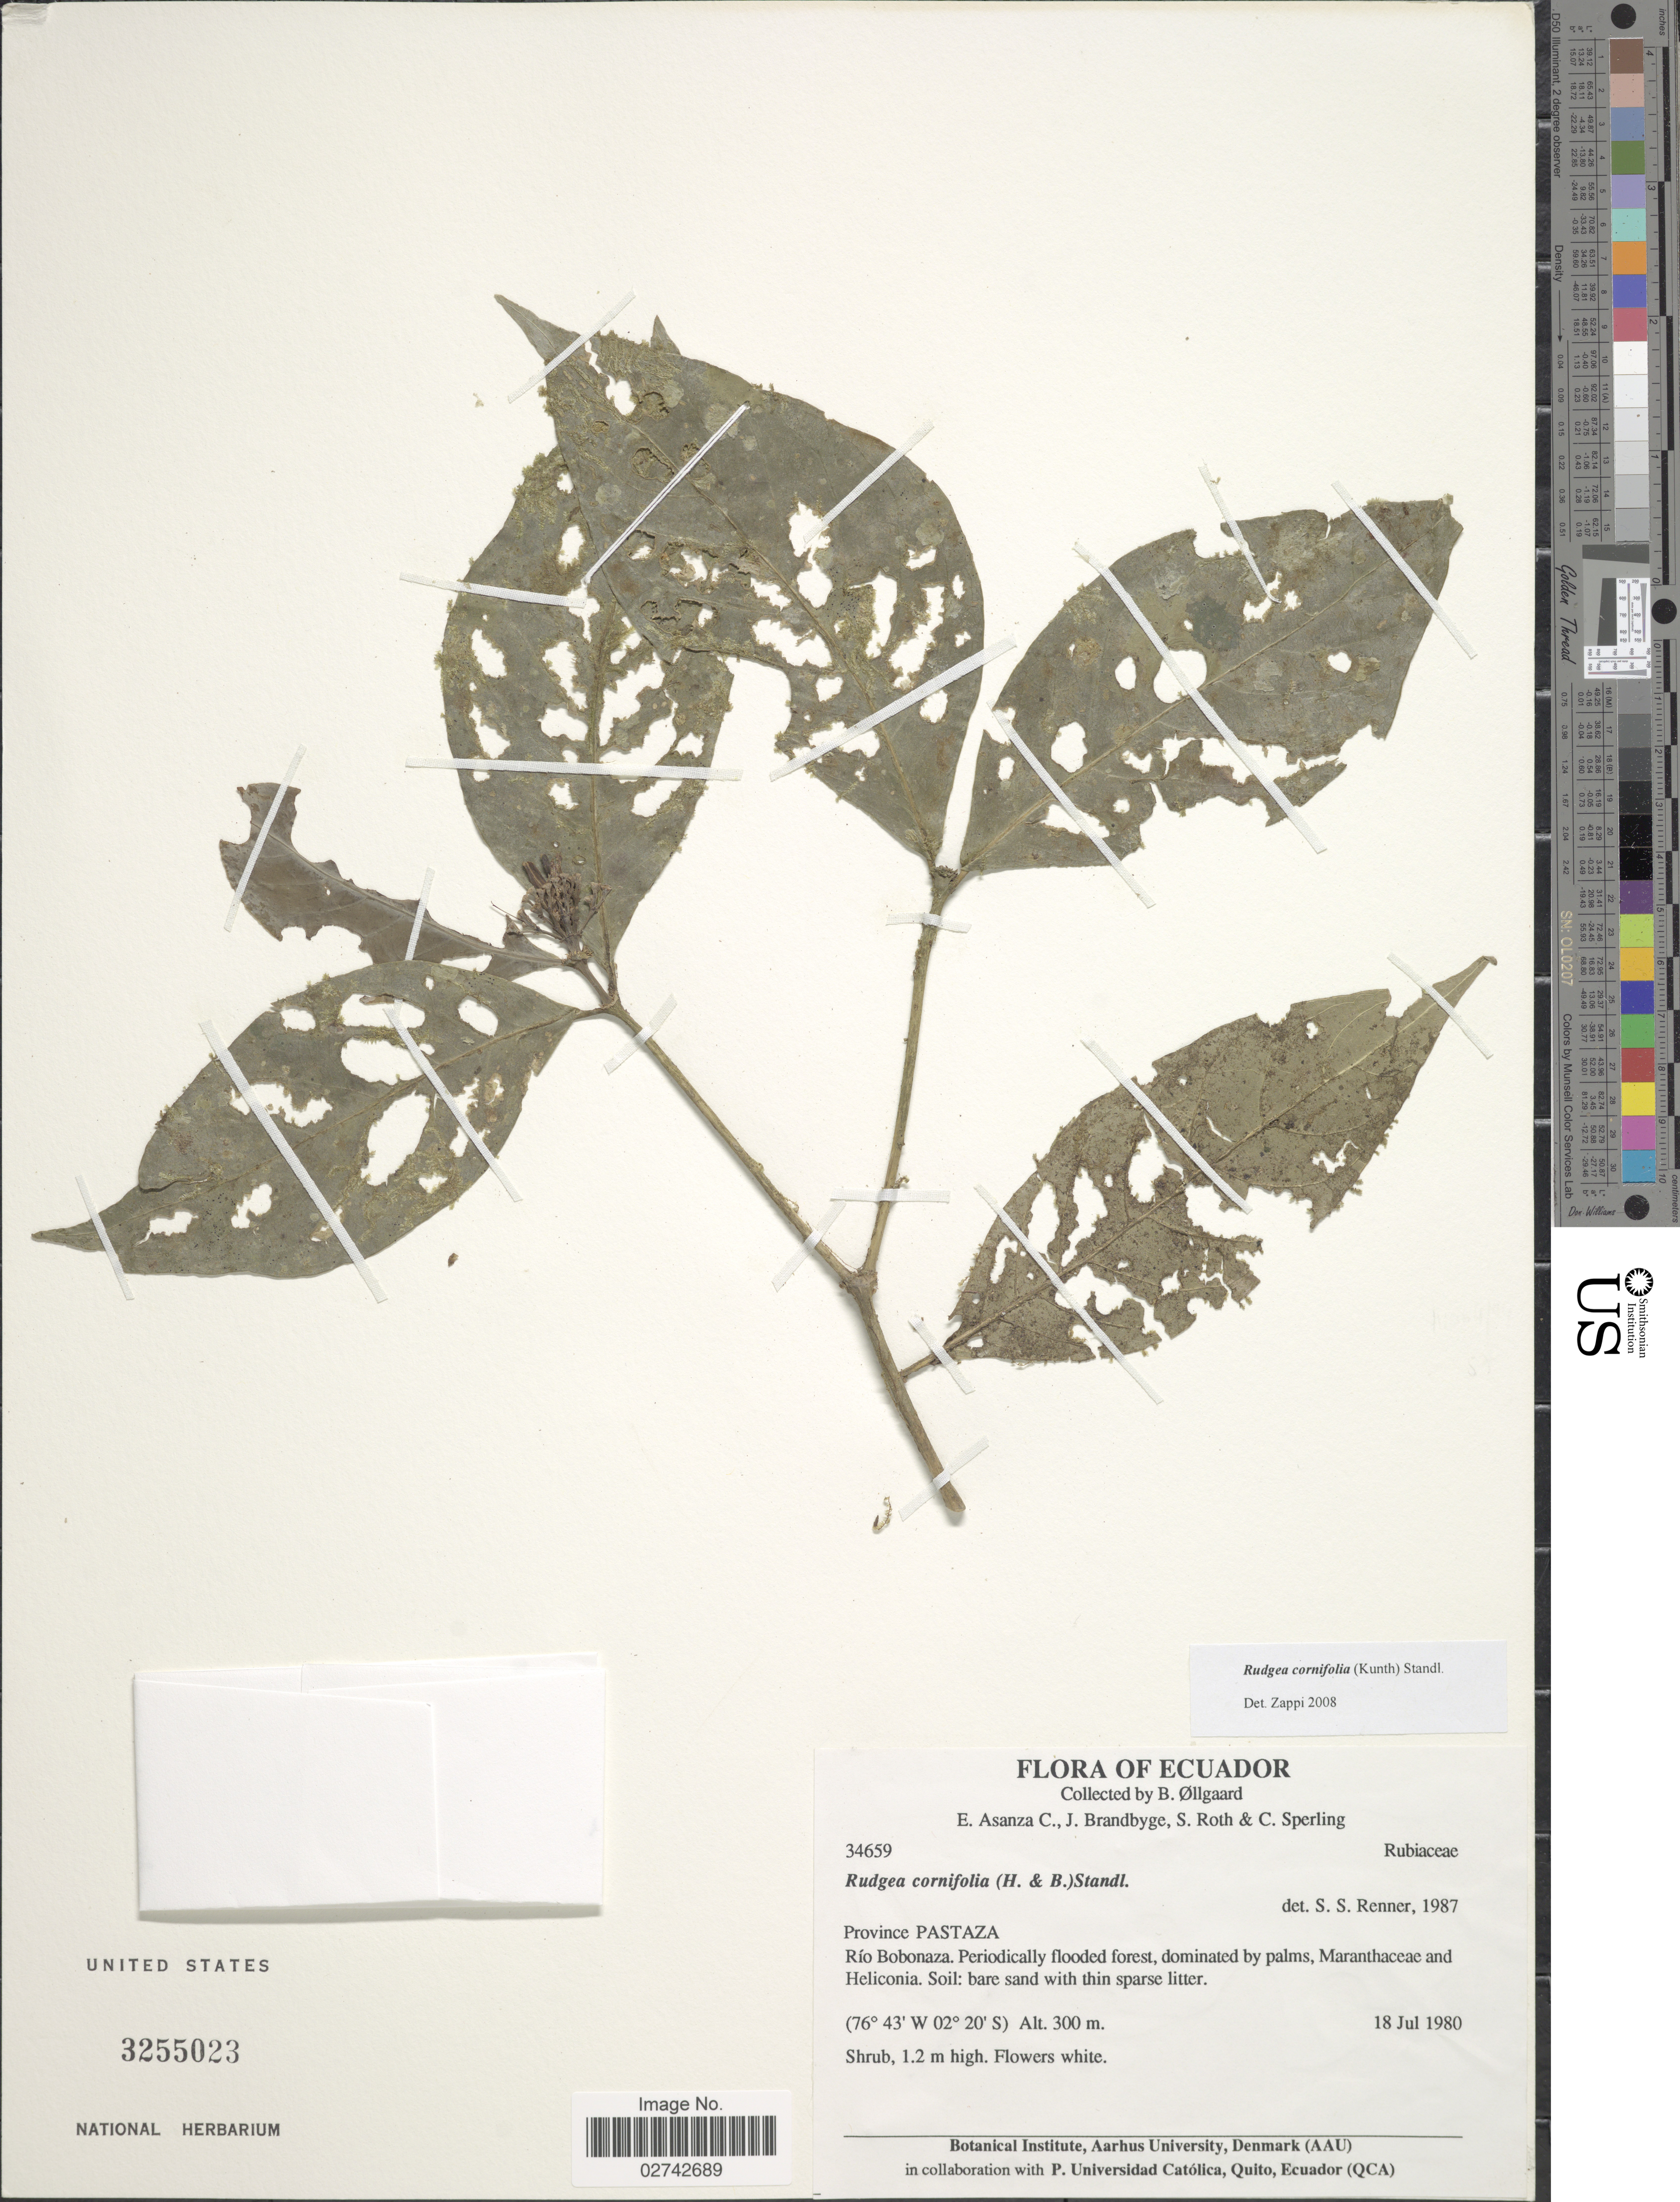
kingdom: Plantae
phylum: Tracheophyta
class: Magnoliopsida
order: Gentianales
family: Rubiaceae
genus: Rudgea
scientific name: Rudgea cornifolia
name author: (Kunth) Standl.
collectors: B. Øllgaard, E. Asanza C., J. Brandbyge, S. Roth & C. Sperling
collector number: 34659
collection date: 1980-07-18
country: Ecuador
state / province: Pastaza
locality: Rio Bobonaza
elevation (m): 300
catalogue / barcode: US 3255023